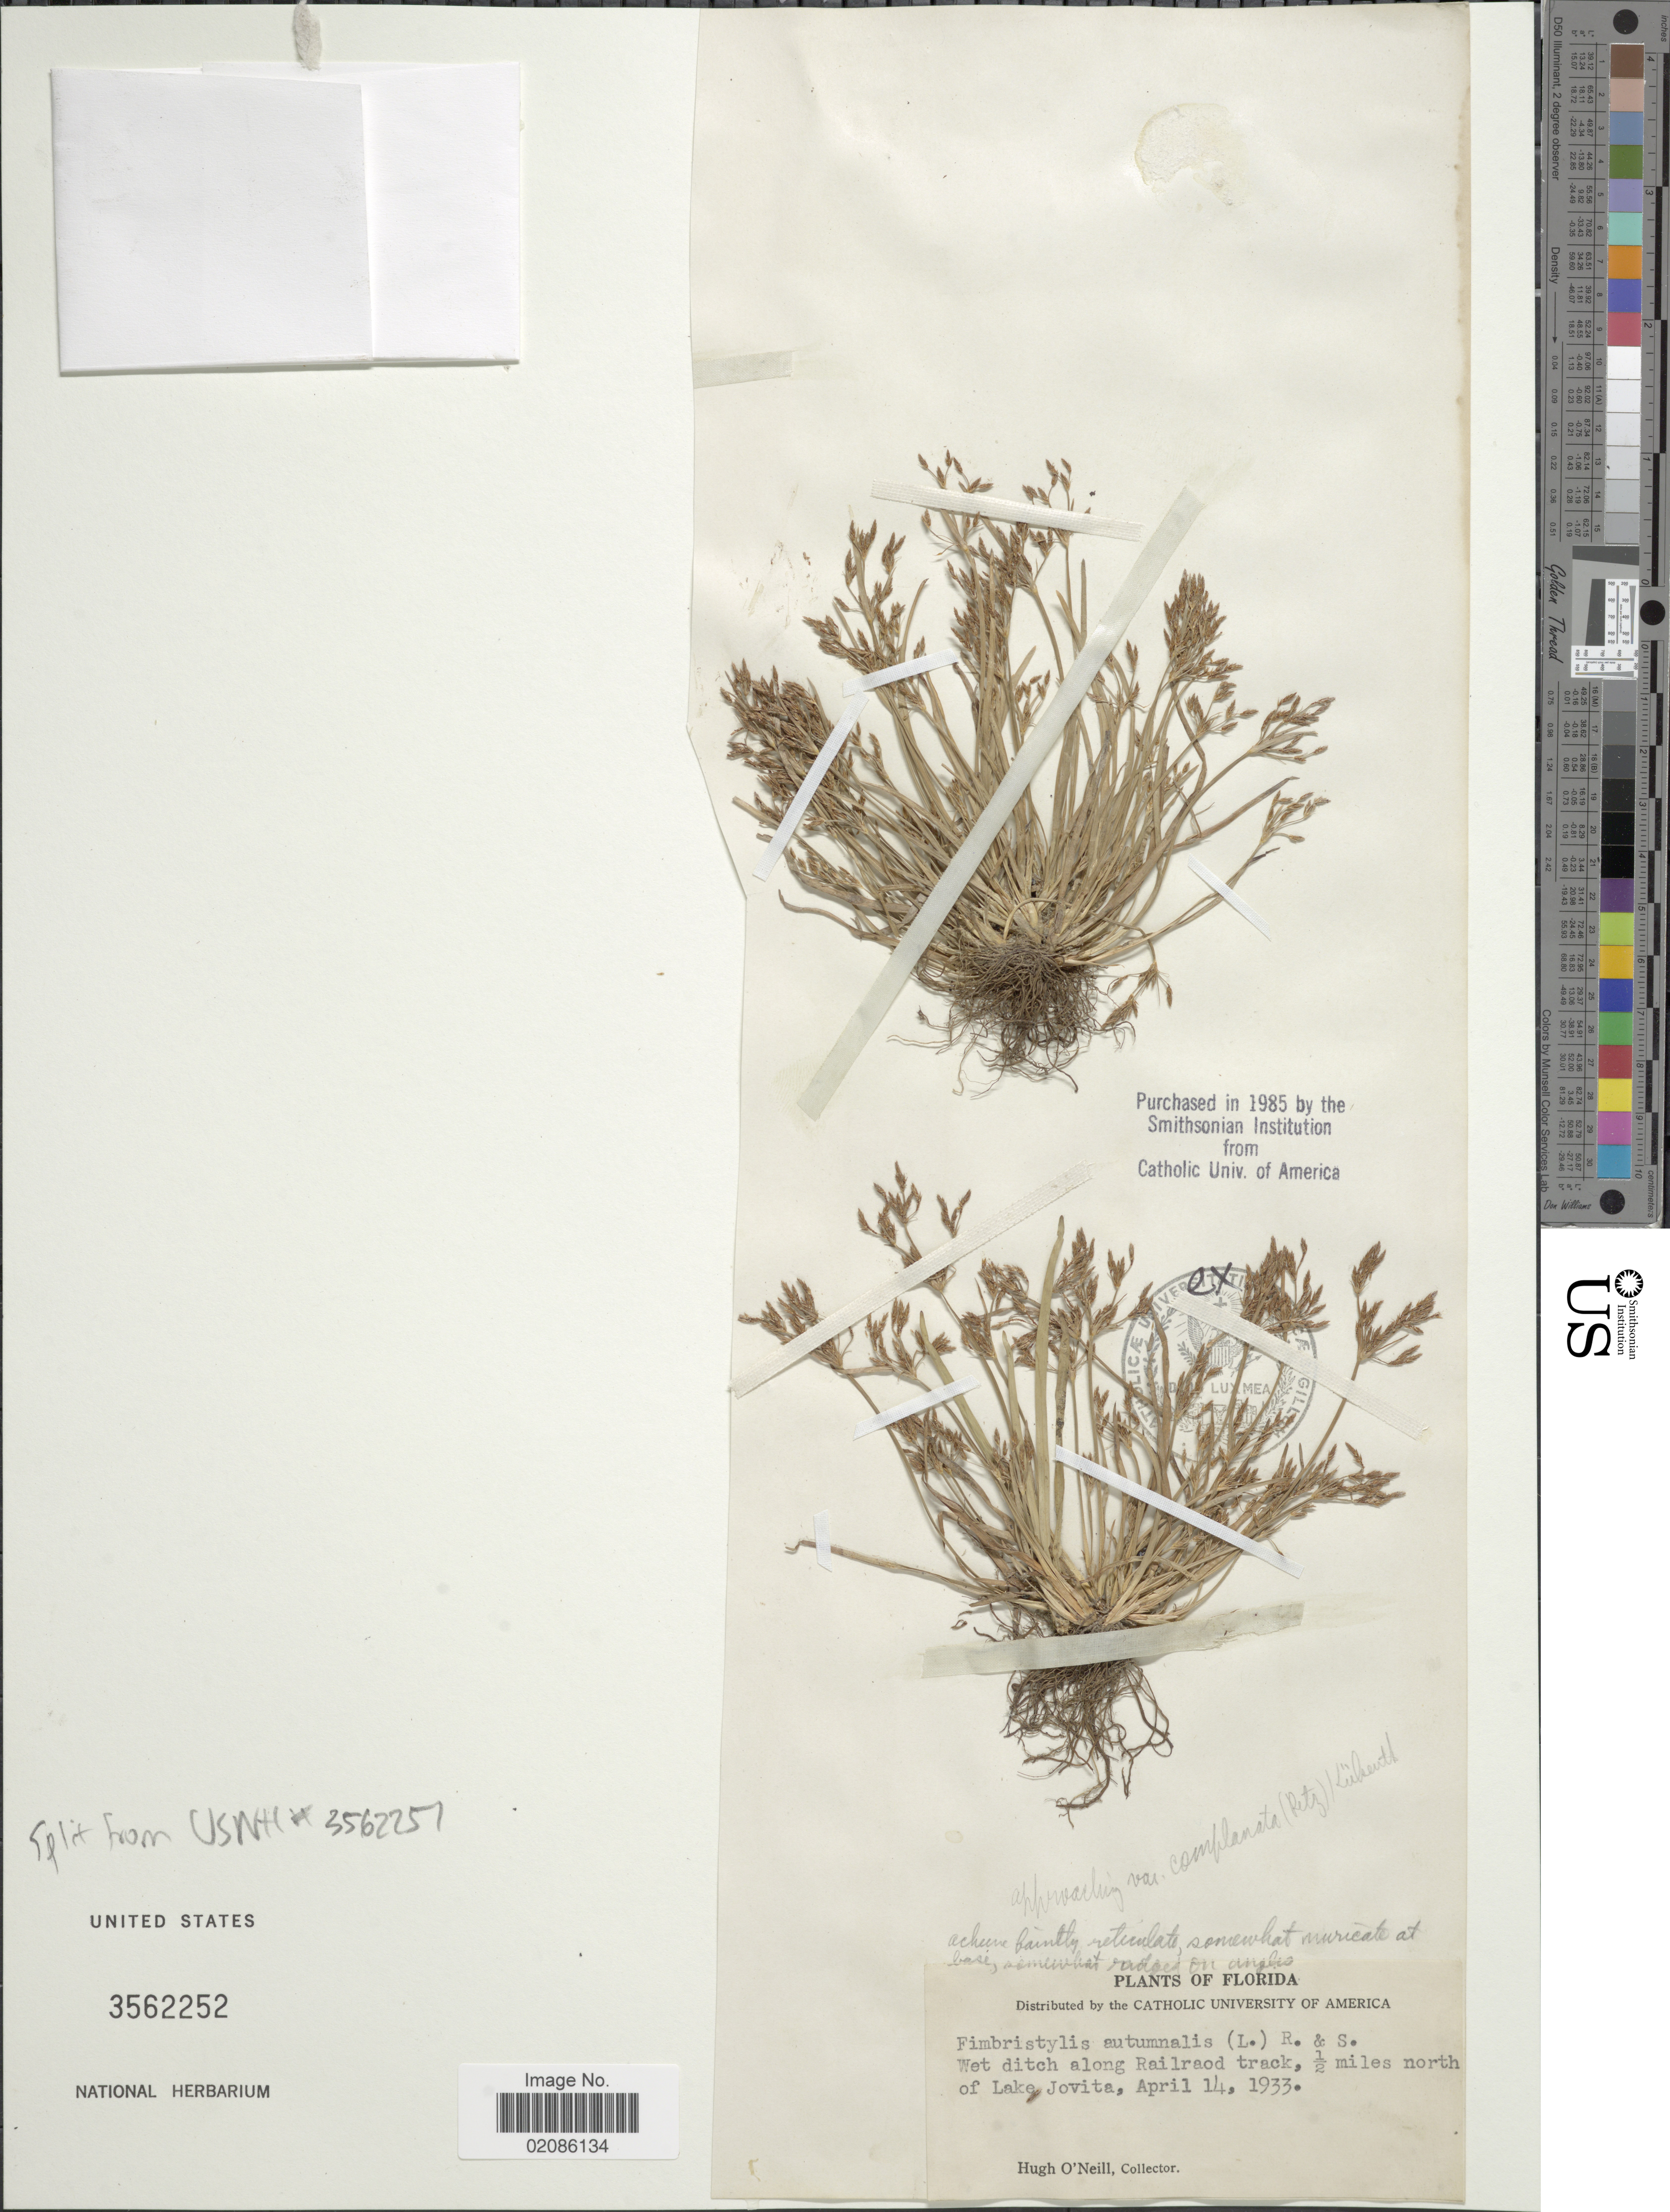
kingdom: Plantae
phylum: Tracheophyta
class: Liliopsida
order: Poales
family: Cyperaceae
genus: Fimbristylis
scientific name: Fimbristylis autumnalis (L.) Roem. & Schult.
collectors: H. O'Neill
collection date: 1933-04-14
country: United States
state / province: Florida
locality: Wet ditch along Railroad track, ½ miles north of Lake Jovita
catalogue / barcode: US 3562252